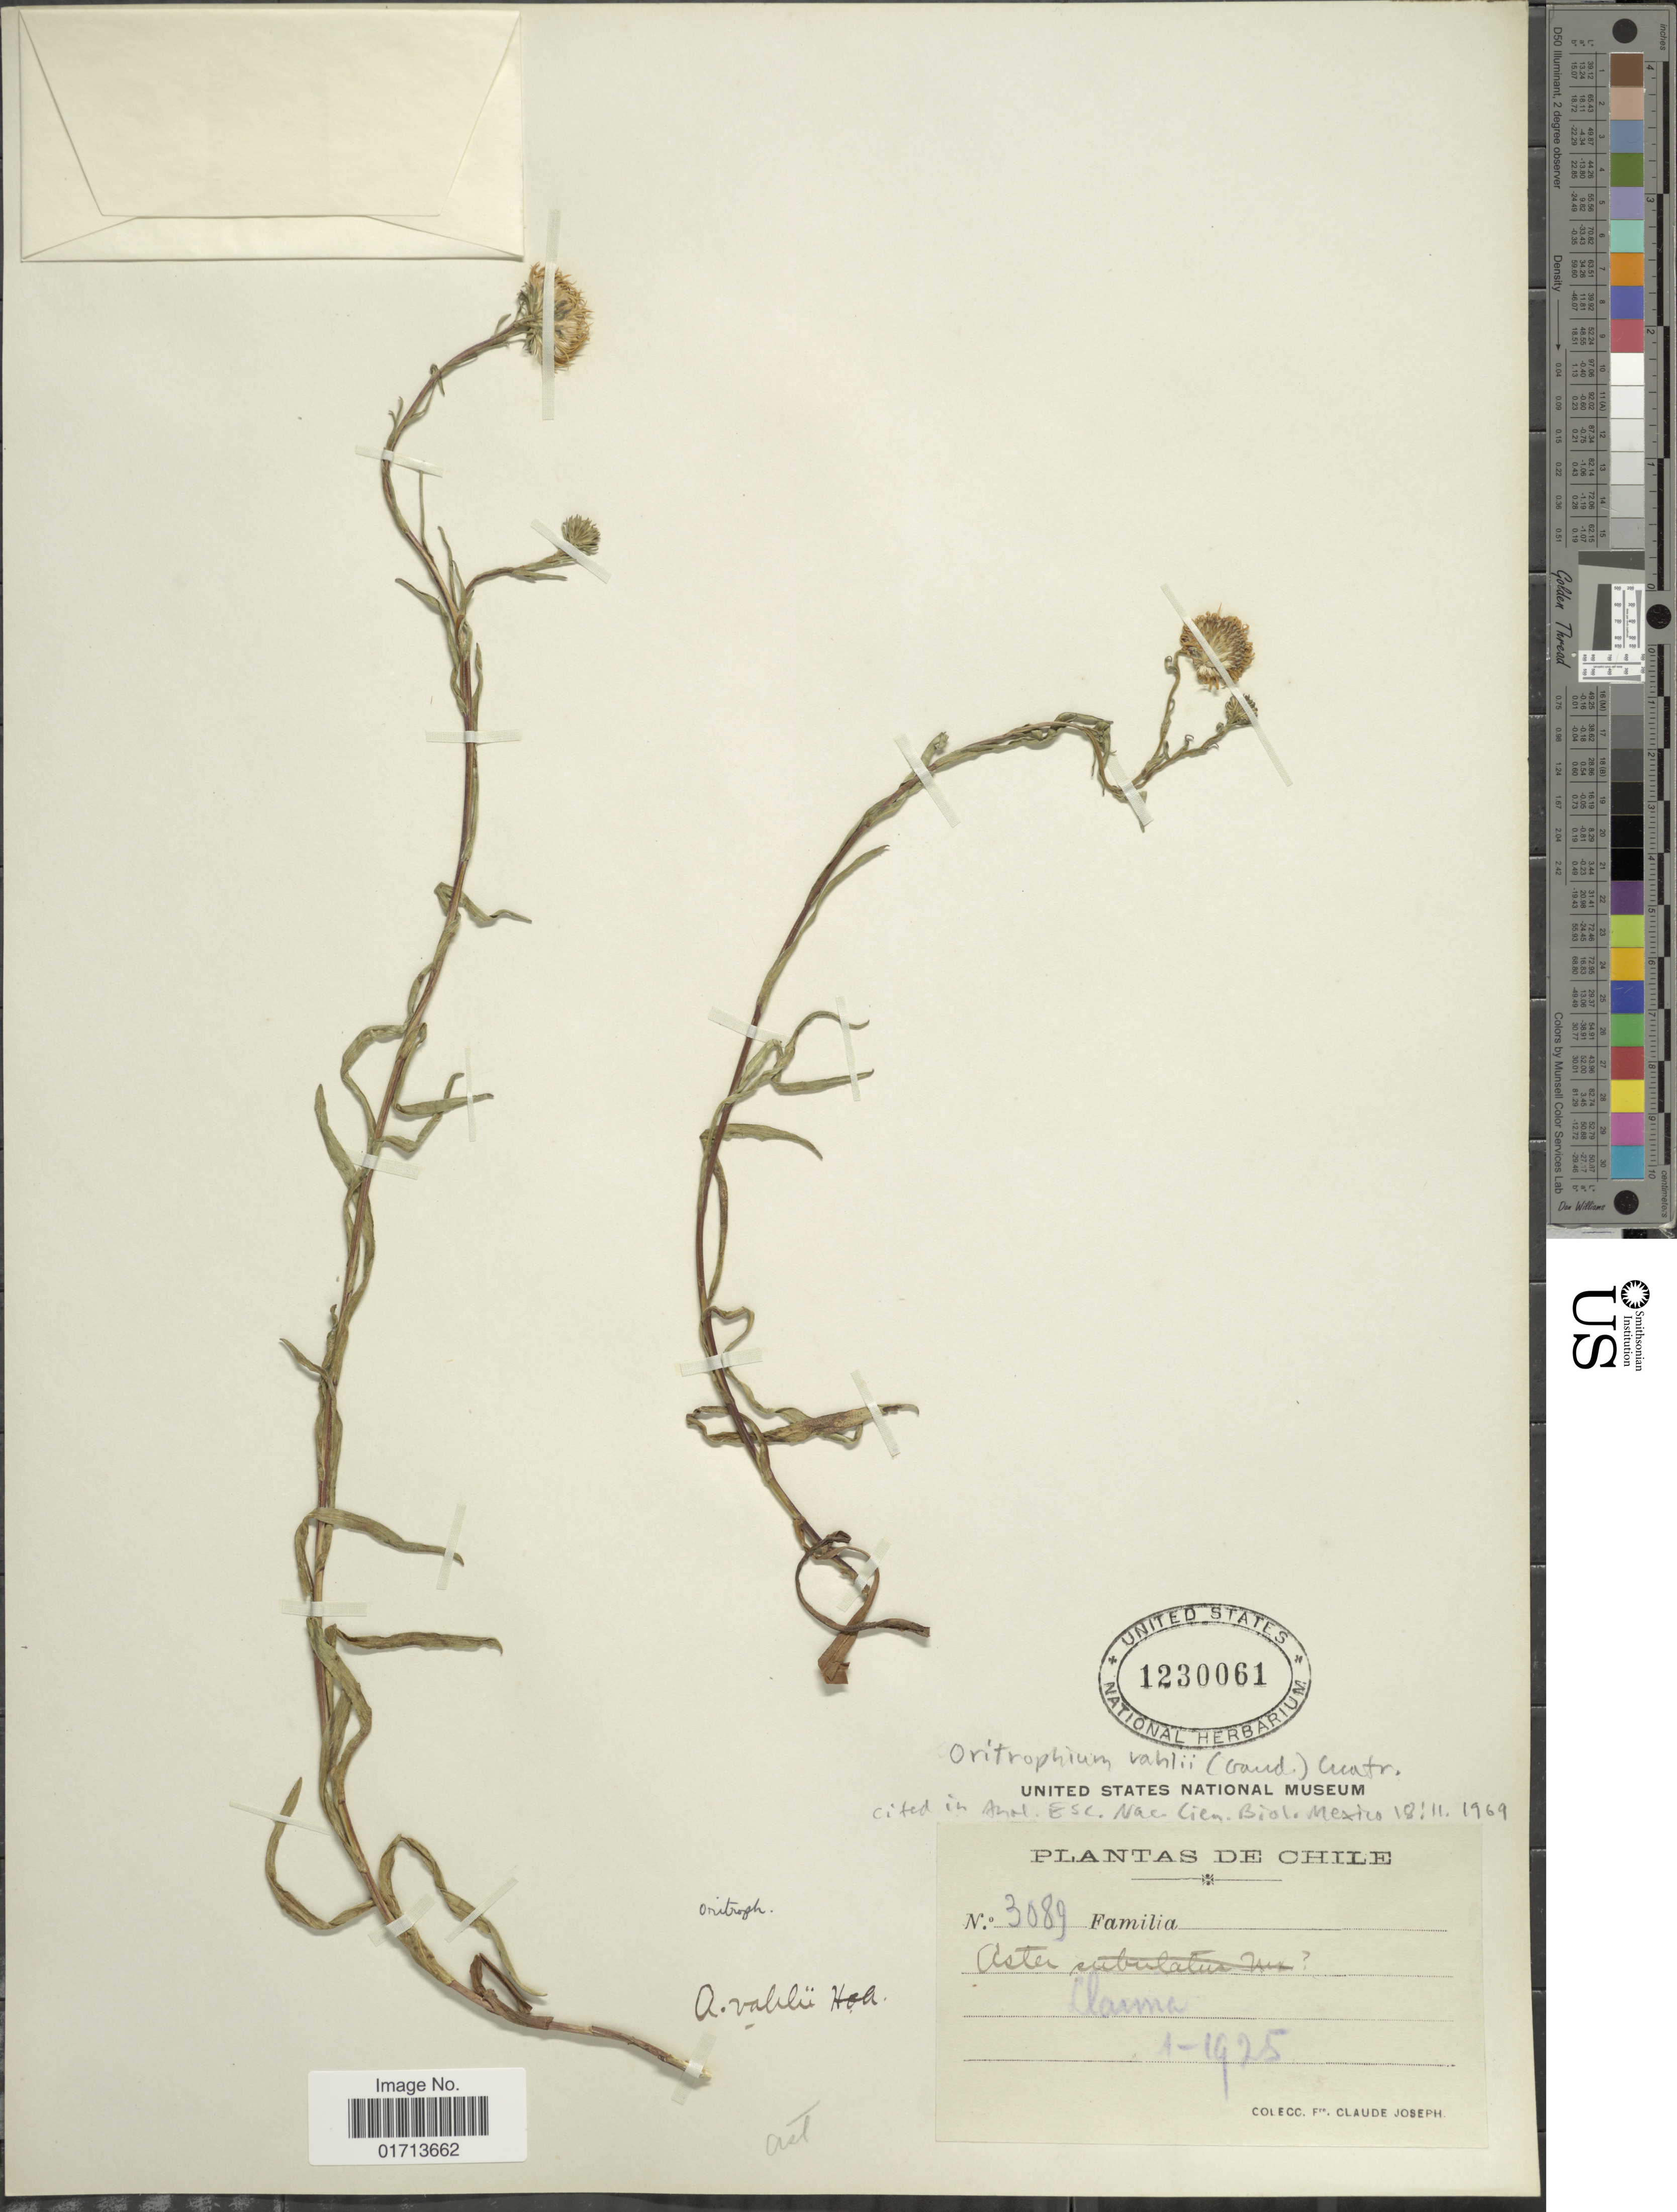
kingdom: Plantae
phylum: Tracheophyta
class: Magnoliopsida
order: Asterales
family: Asteraceae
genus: Oritrophium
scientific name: Oritrophium vahlii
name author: (Gaudich.) Cuatrec.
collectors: Bro. Claude-Joseph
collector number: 3089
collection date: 1925-01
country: Chile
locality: Llama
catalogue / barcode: US 1230061